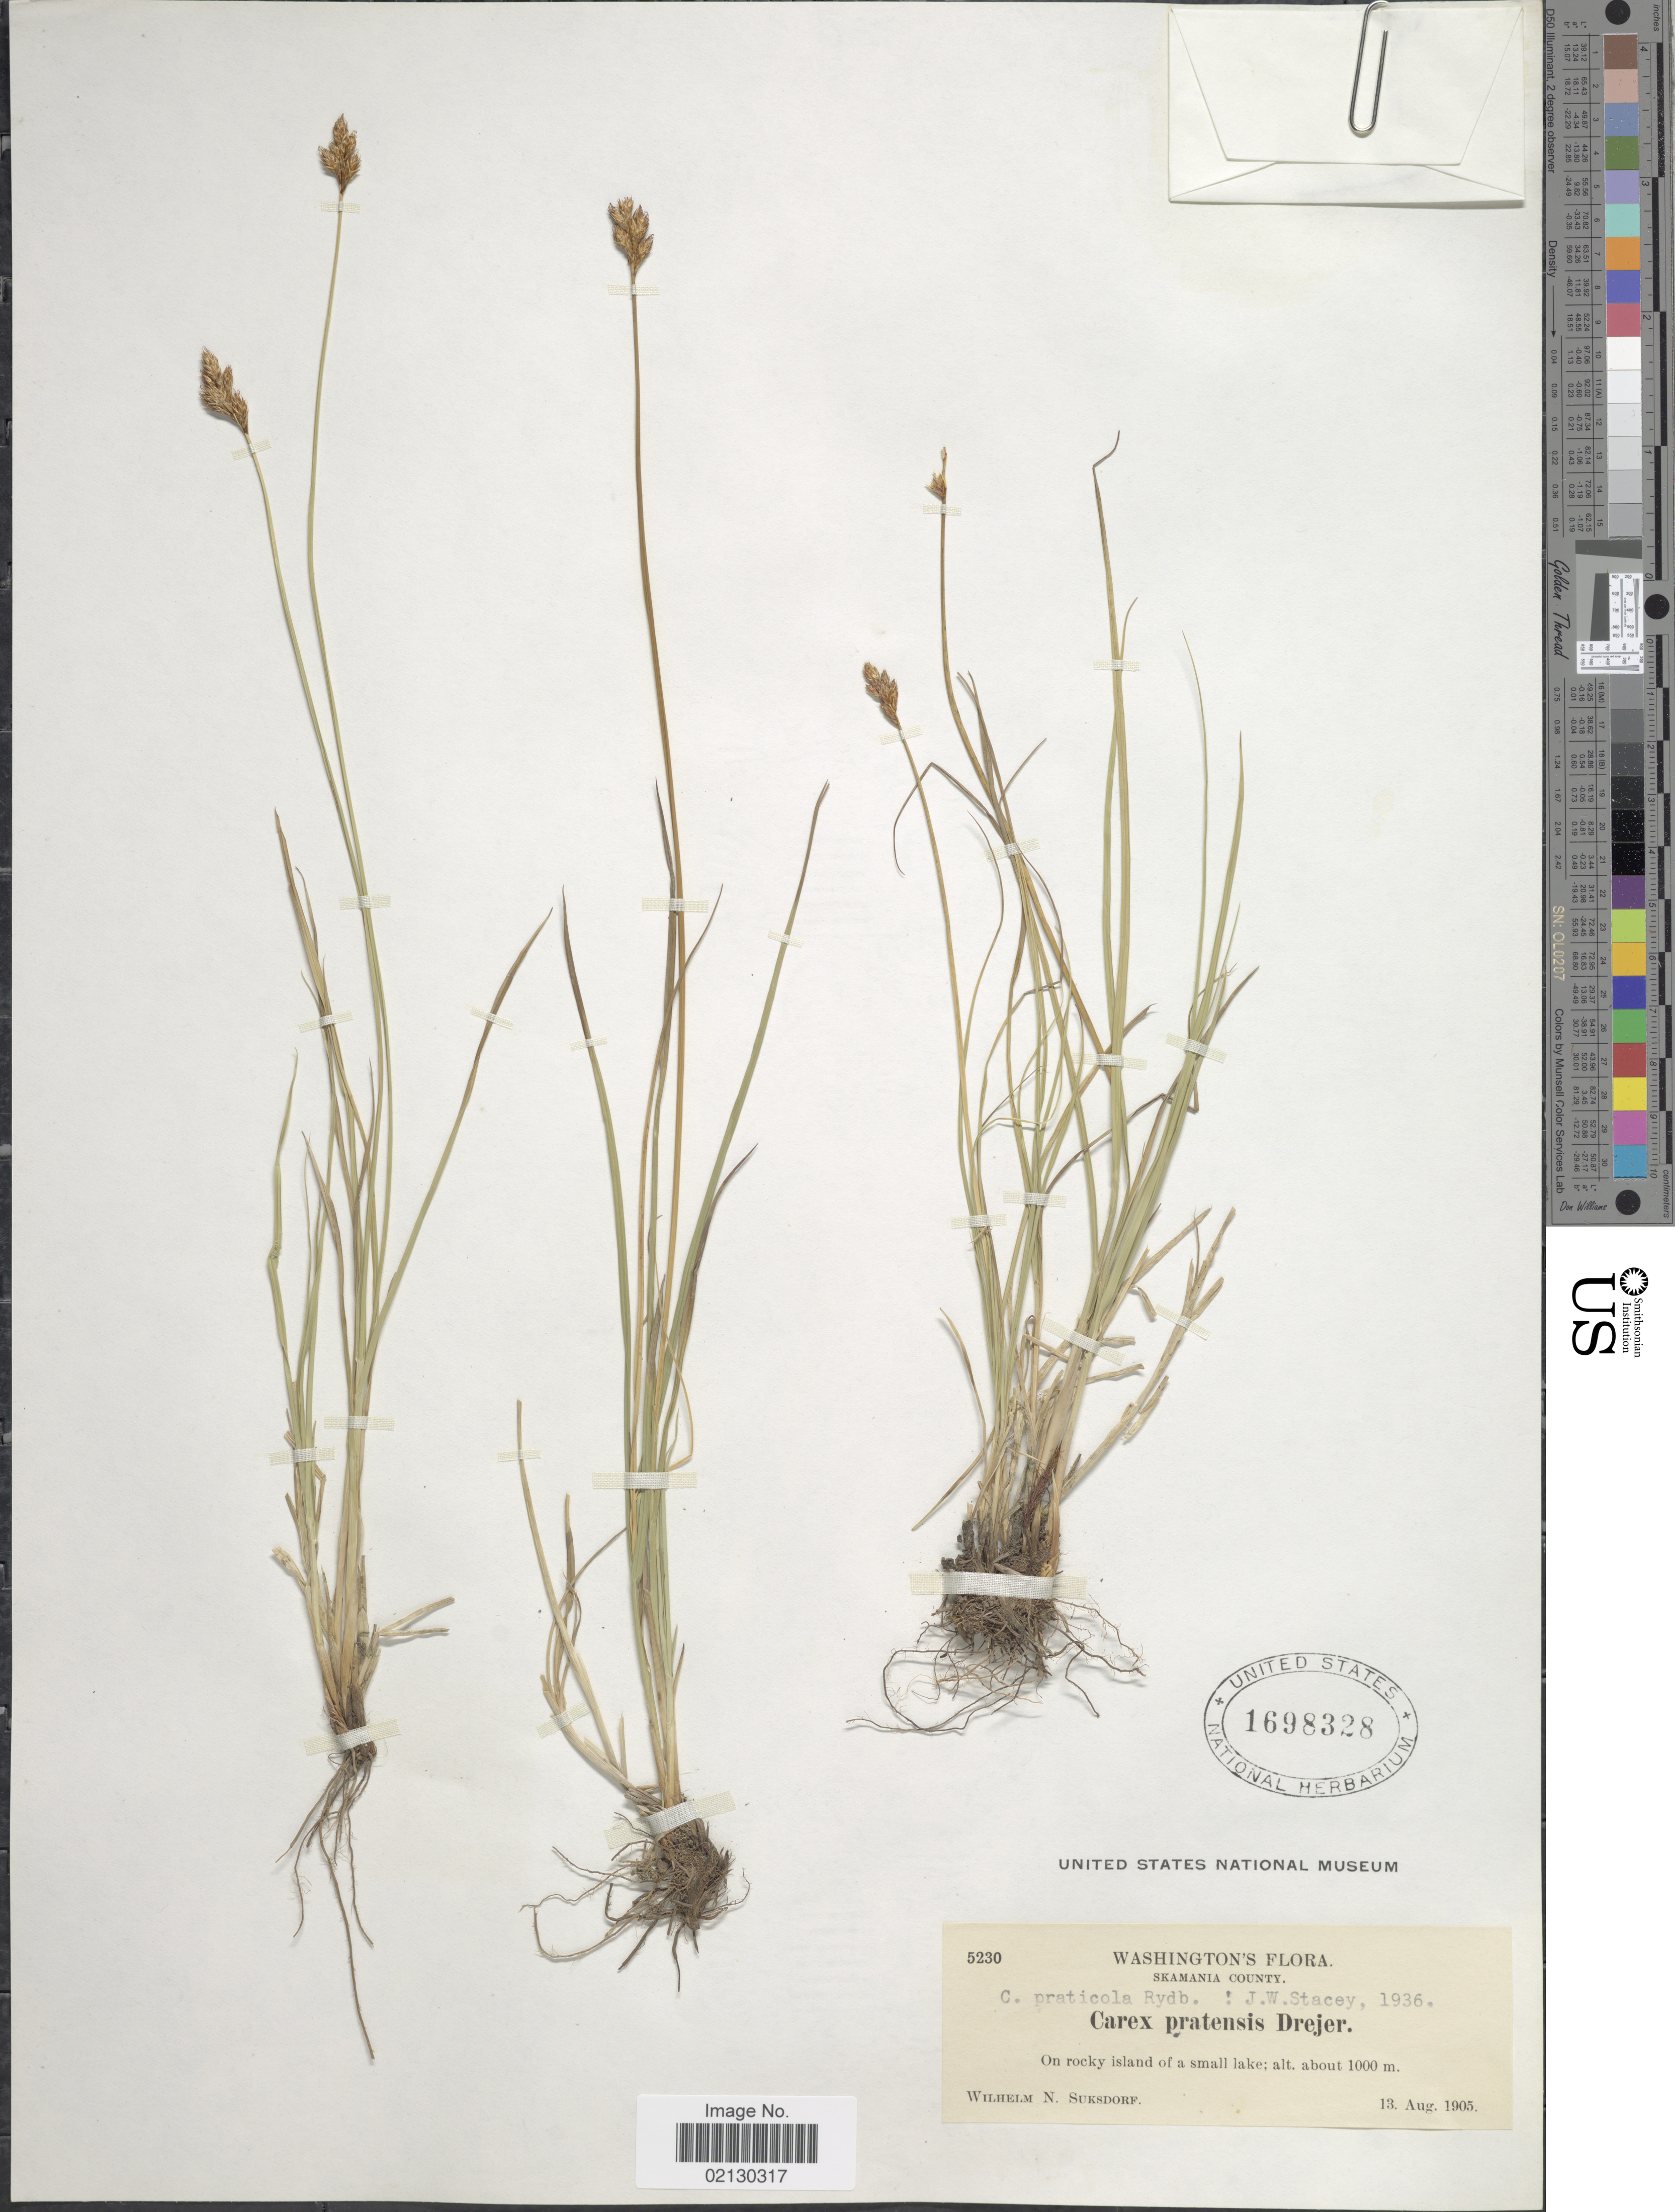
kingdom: Plantae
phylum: Tracheophyta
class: Liliopsida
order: Poales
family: Cyperaceae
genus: Carex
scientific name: Carex praticola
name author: Rydb.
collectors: W. N. Suksdorf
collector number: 5230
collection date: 1905-08-13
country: United States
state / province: Washington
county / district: Skamania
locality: Skamania County. On rocky island of a small lake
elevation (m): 1000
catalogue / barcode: US 1698328